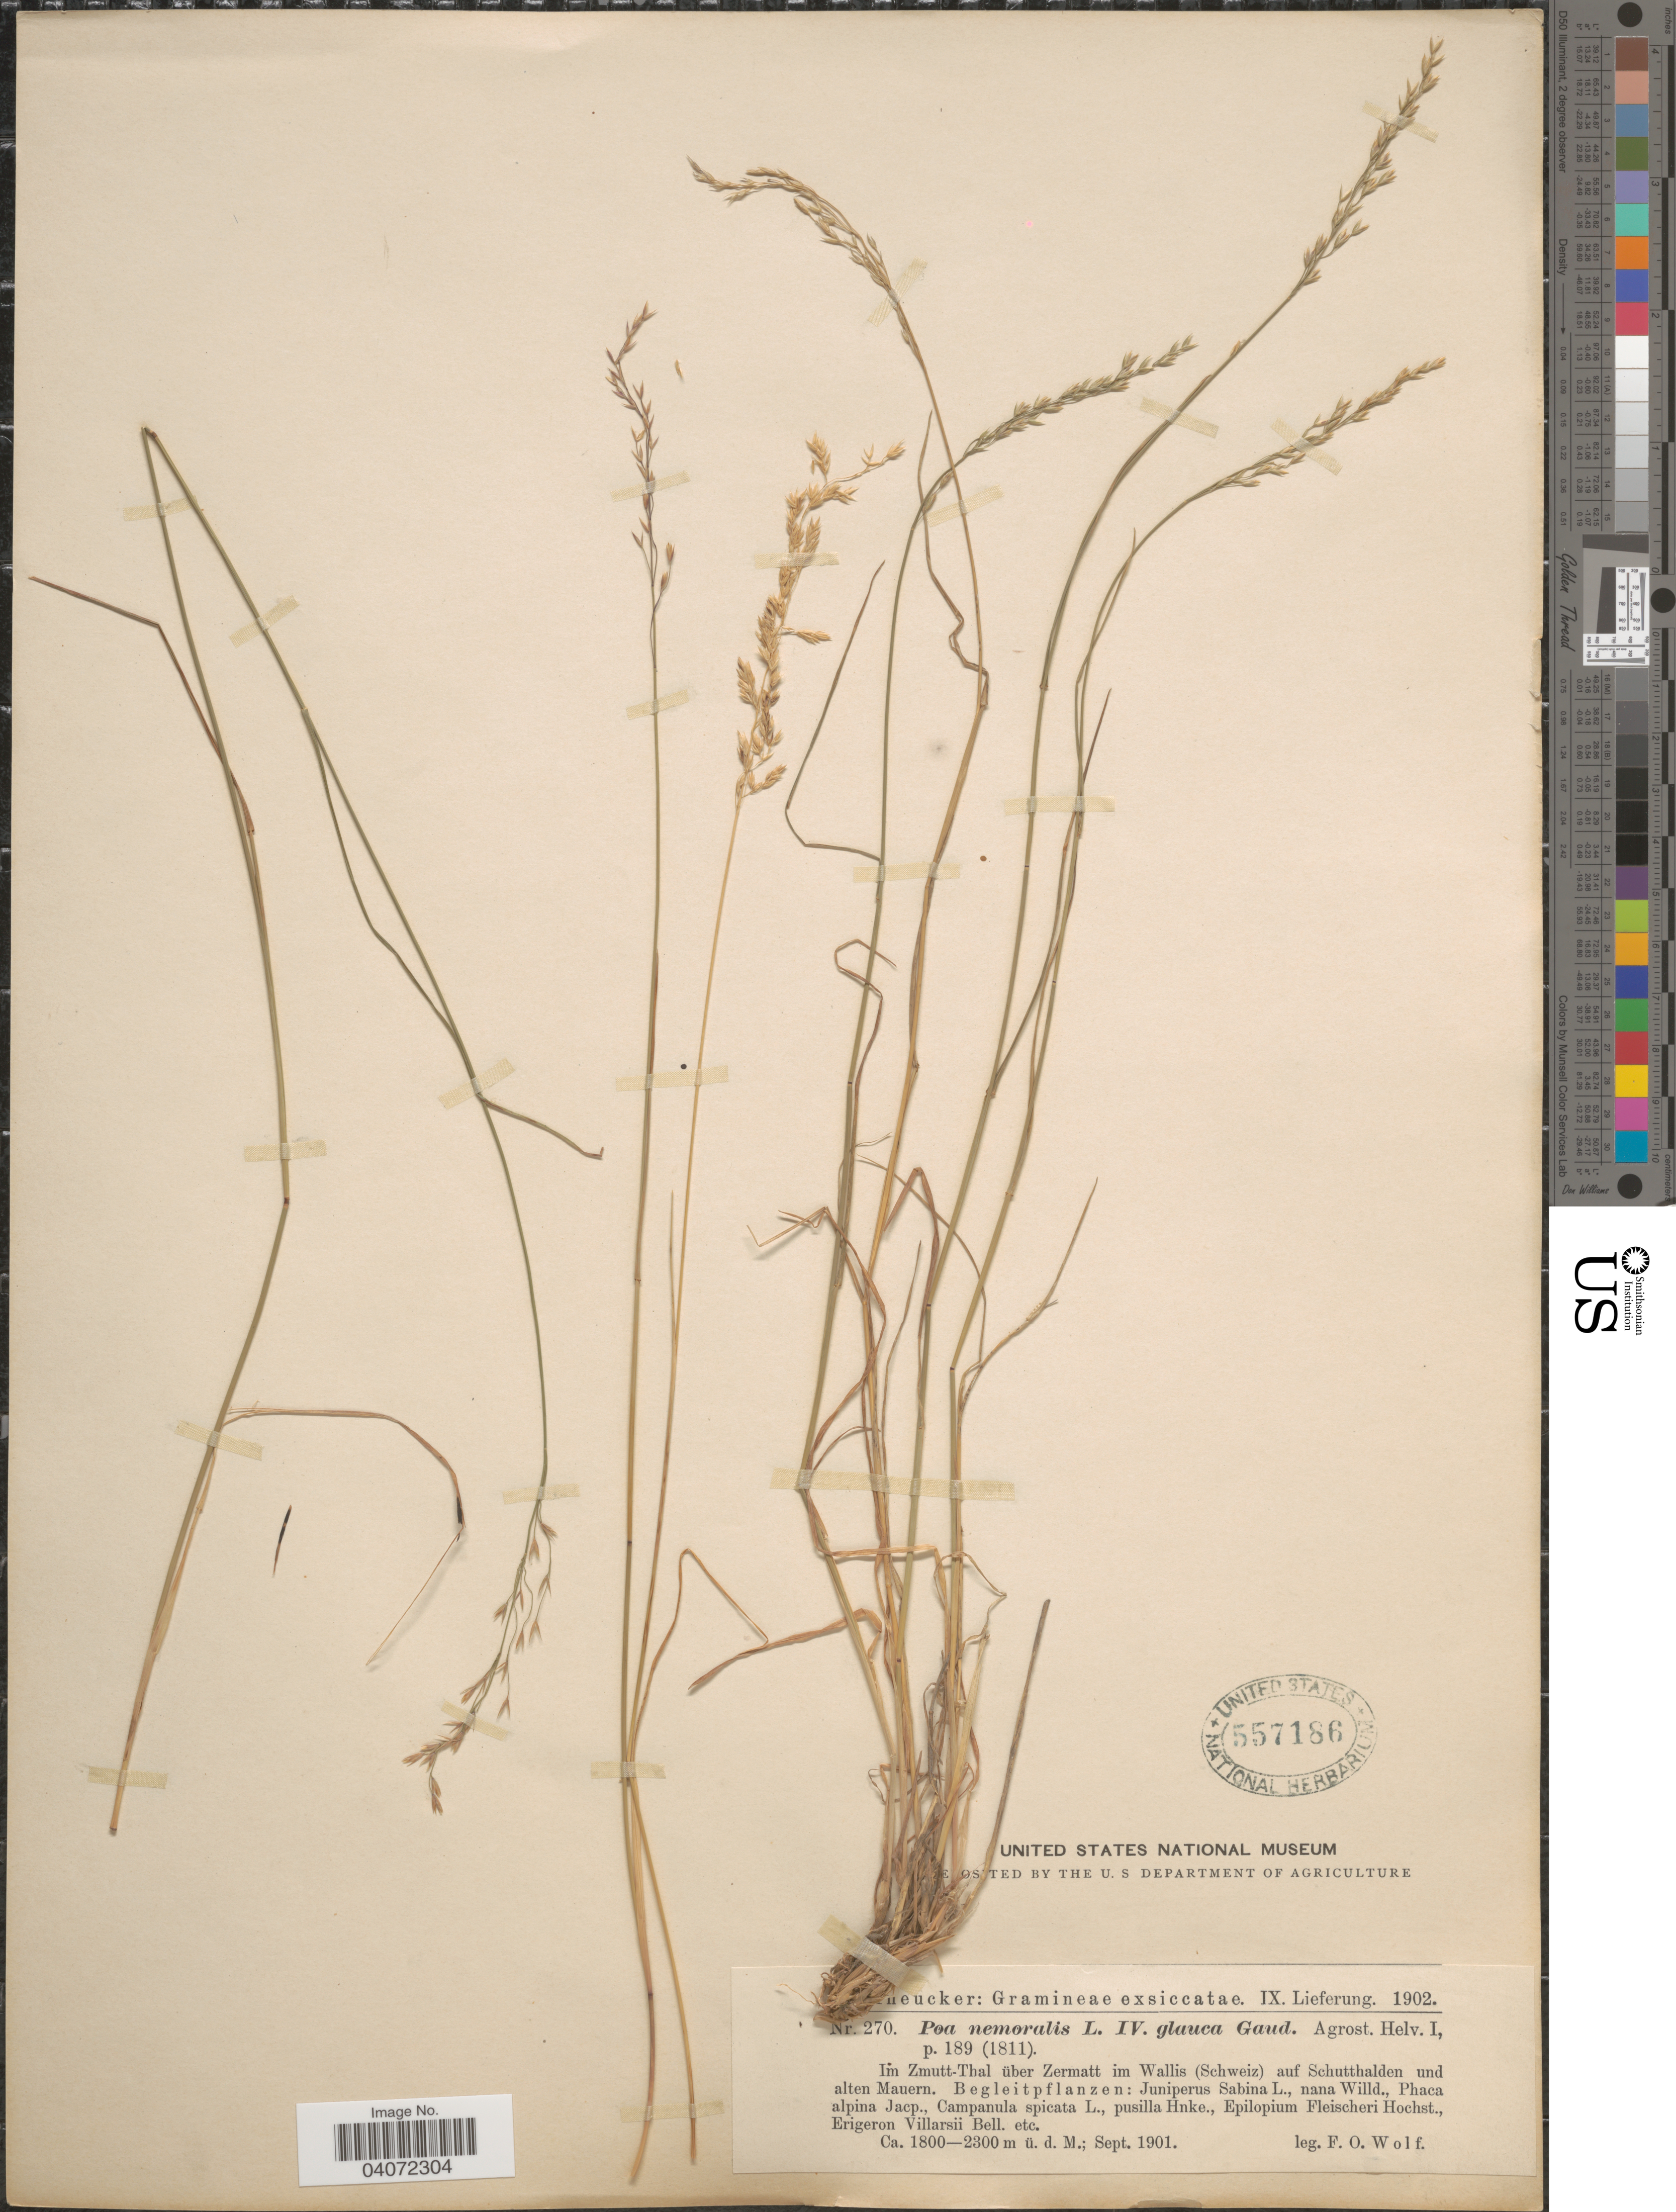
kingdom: Plantae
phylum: Tracheophyta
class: Liliopsida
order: Poales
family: Poaceae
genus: Poa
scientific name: Poa nemoralis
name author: L.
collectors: F. Wolf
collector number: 270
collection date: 1901-09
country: Switzerland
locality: Im Zmutt-Thal uber Zermatt im Wallis (Schweiz) auf Schutthalden und alten Mauern.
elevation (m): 1800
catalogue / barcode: US 557186